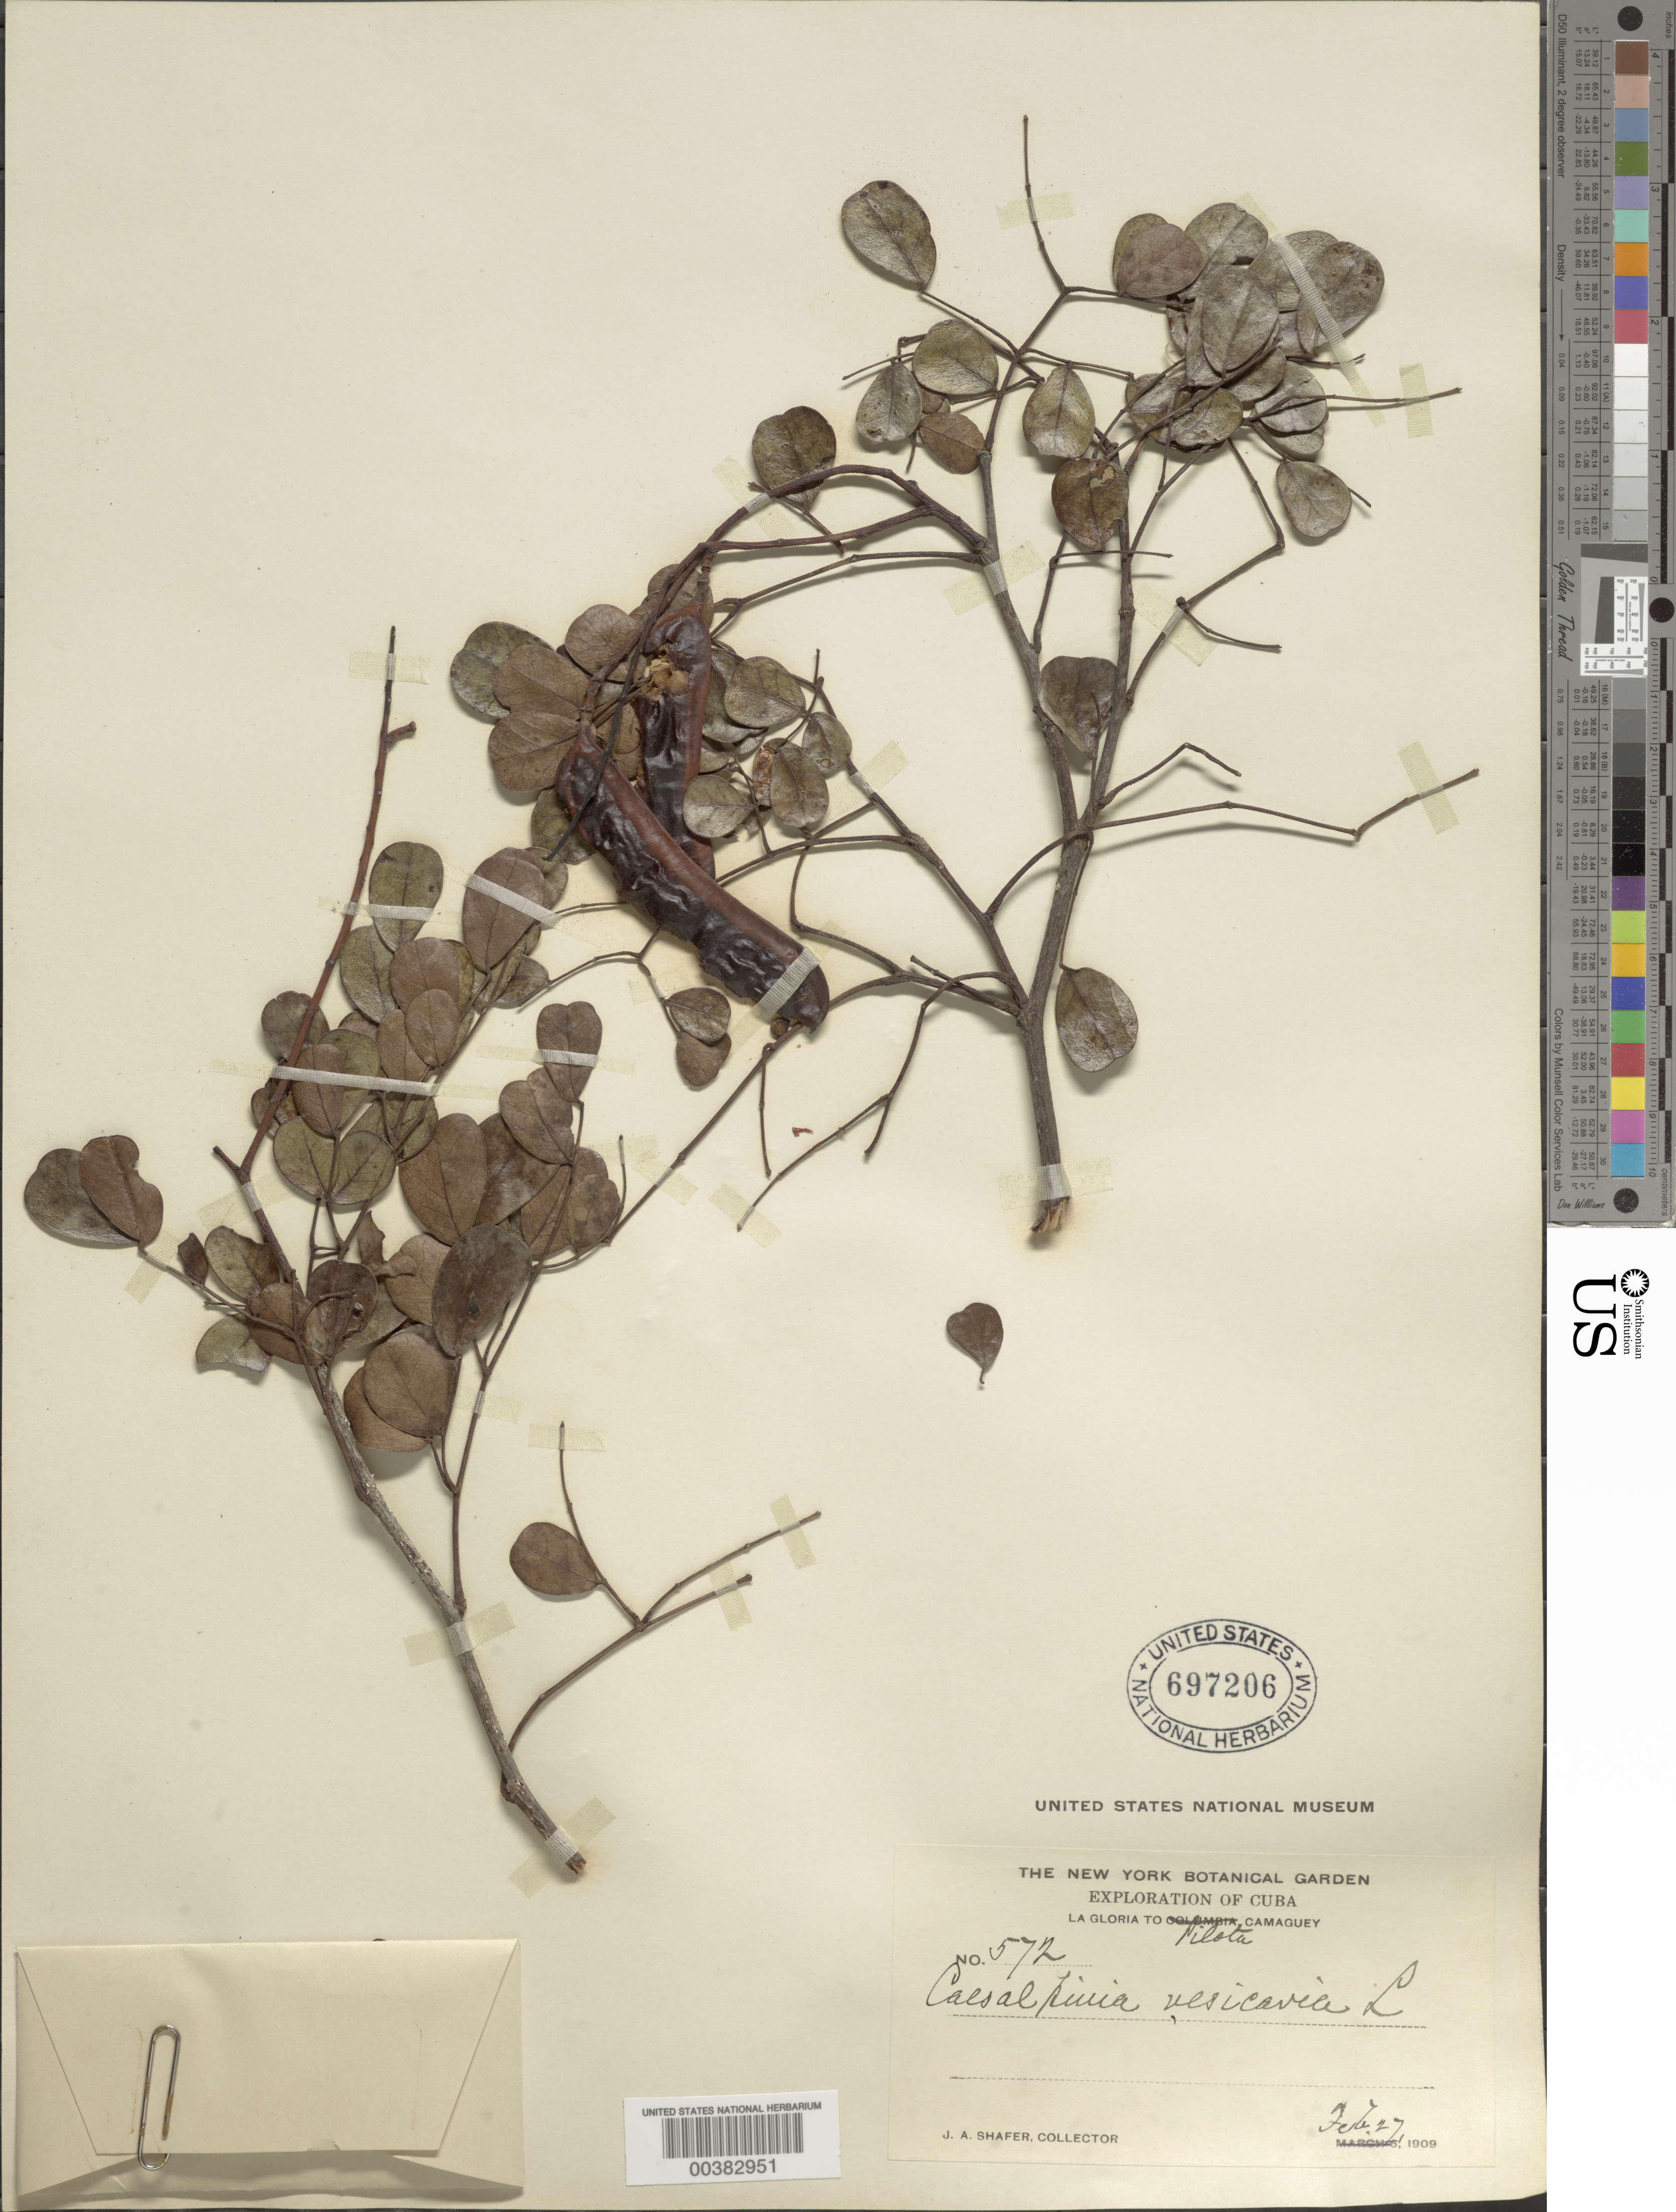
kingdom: Plantae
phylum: Tracheophyta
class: Magnoliopsida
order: Fabales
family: Fabaceae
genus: Tara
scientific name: Tara vesicaria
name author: (L.) Molinari et al.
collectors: J. A. Shafer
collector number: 572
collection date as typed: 27 Feb 1909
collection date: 1909-02-27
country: Cuba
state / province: Camagüey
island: Greater Antilles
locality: La Gloria to Pilota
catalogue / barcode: US 697206